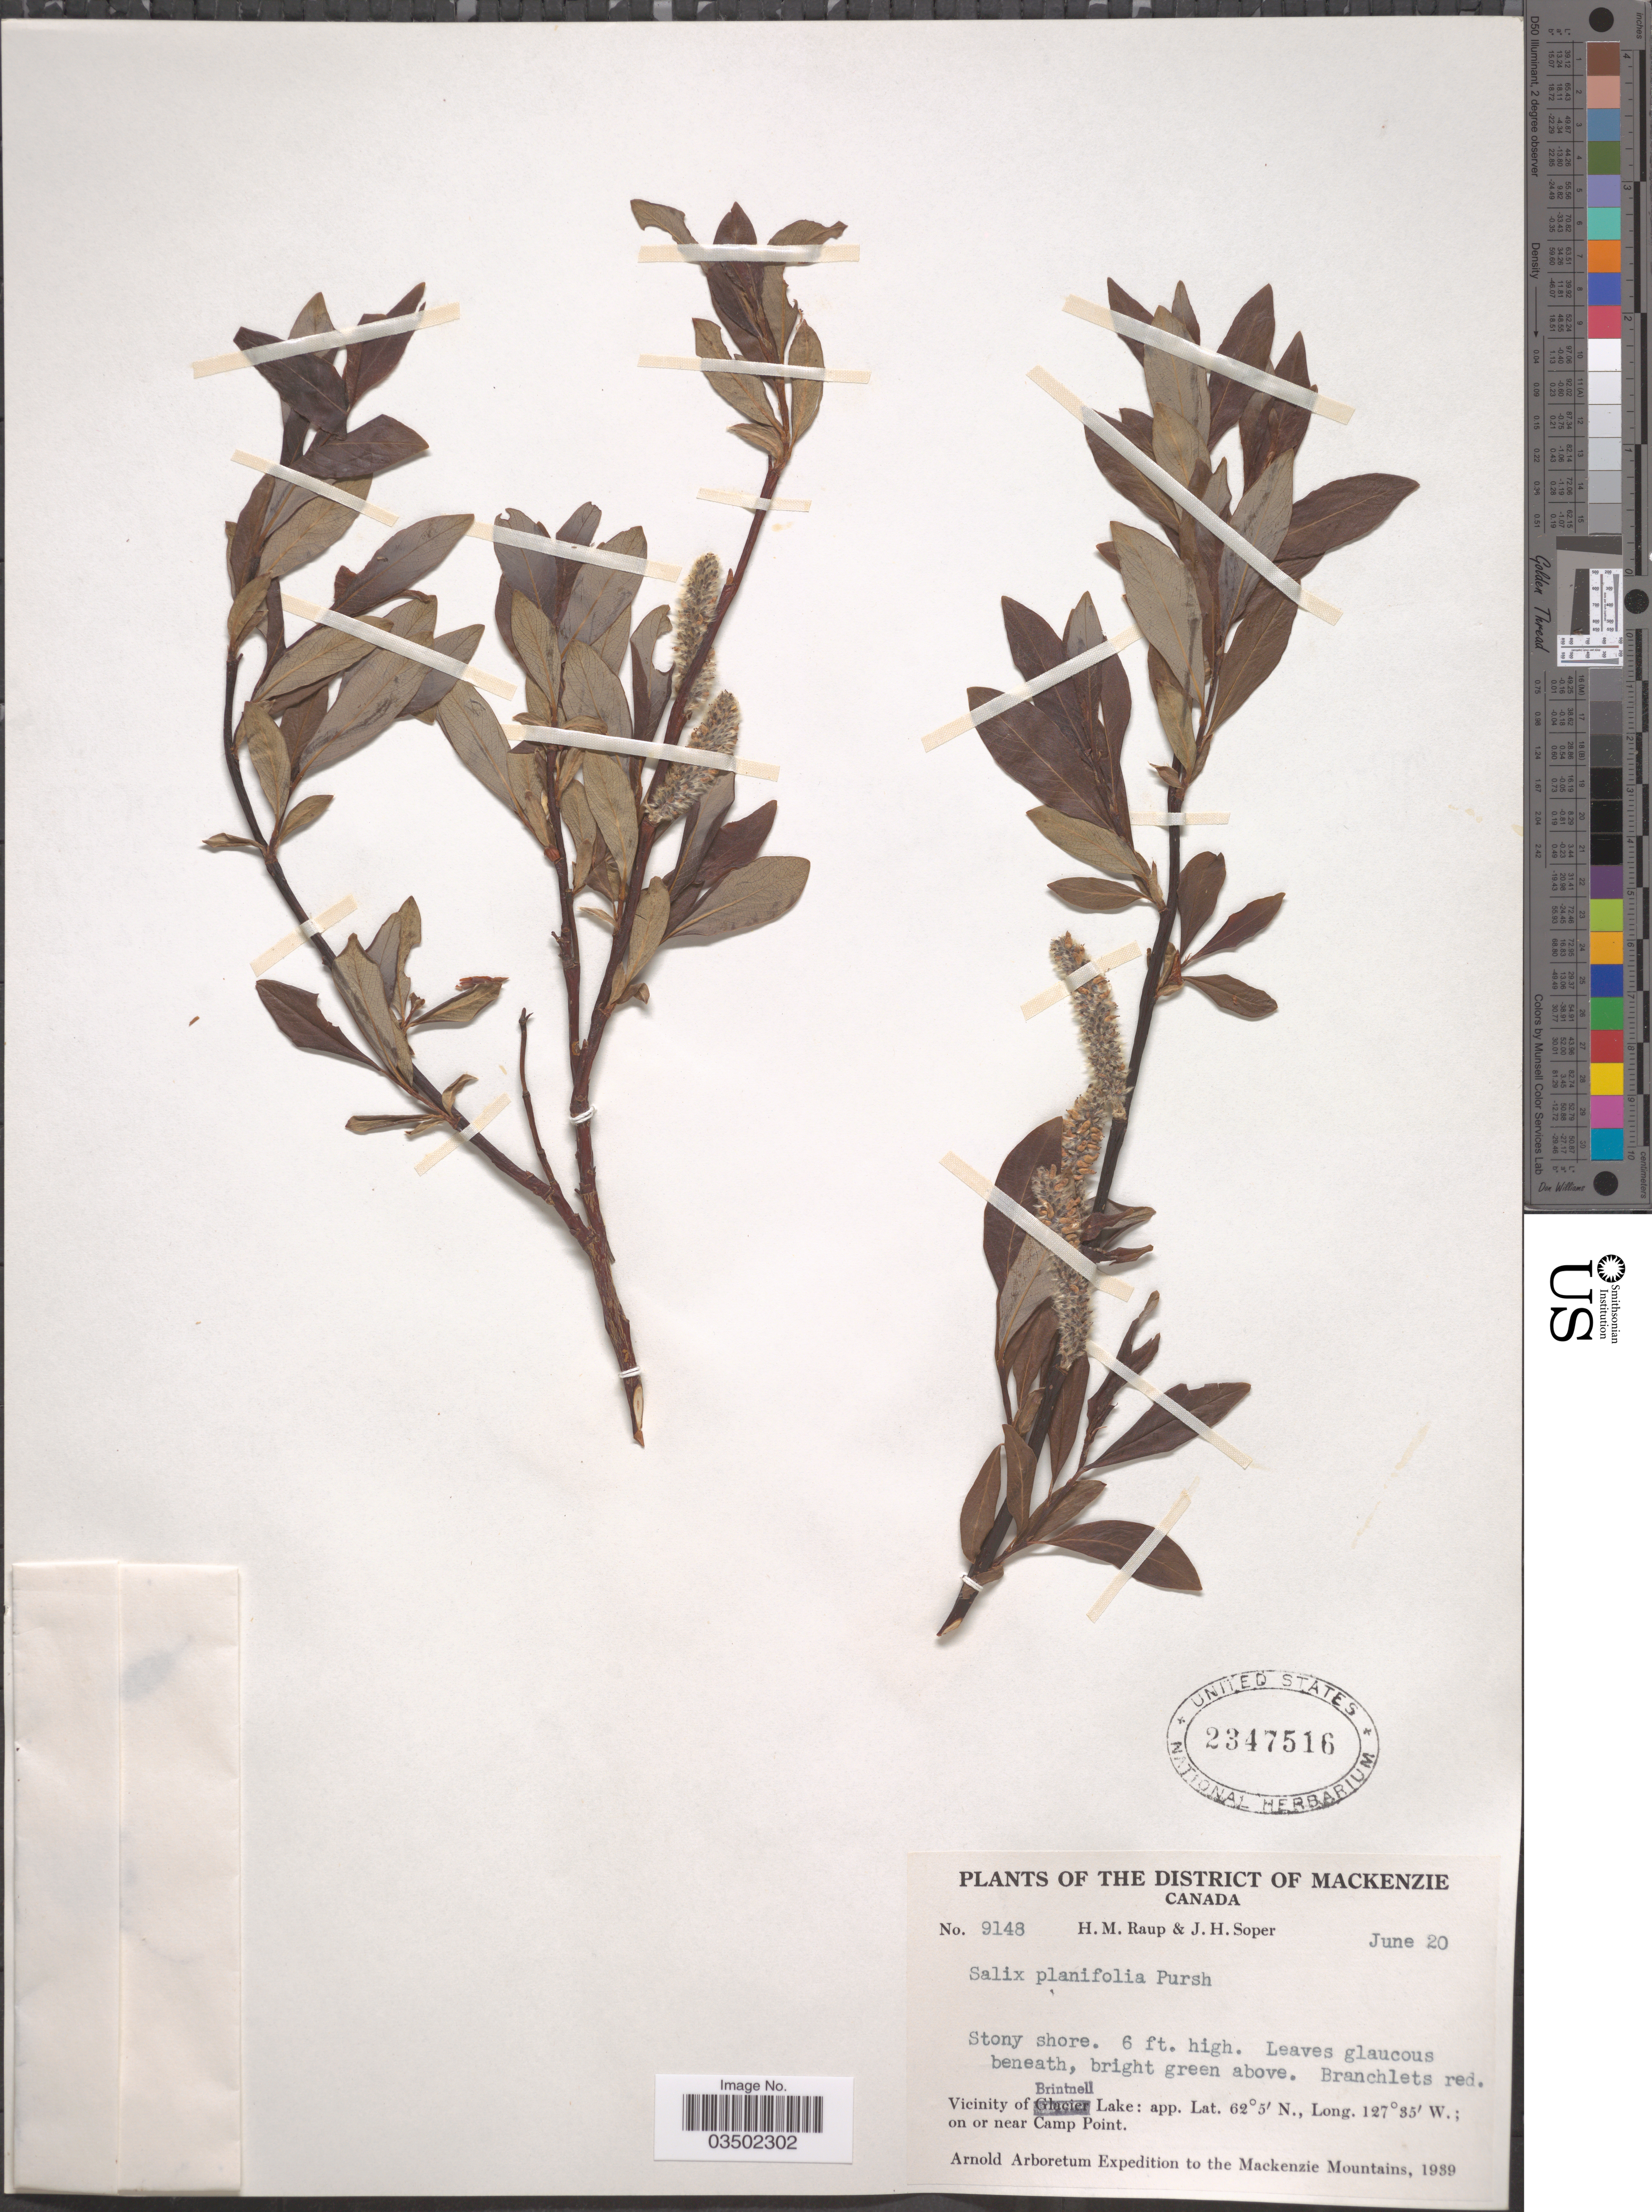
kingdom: Plantae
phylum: Tracheophyta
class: Magnoliopsida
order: Malpighiales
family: Salicaceae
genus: Salix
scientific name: Salix planifolia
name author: Pursh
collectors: H. Raup & J. H. Soper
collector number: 9148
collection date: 1939-06-20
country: Canada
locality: The District of Mackenzie. Stony shore. Vicinity of Brintnell Lake: on or near Camp Point. Mackenzie Mountains.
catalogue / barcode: US 2347516